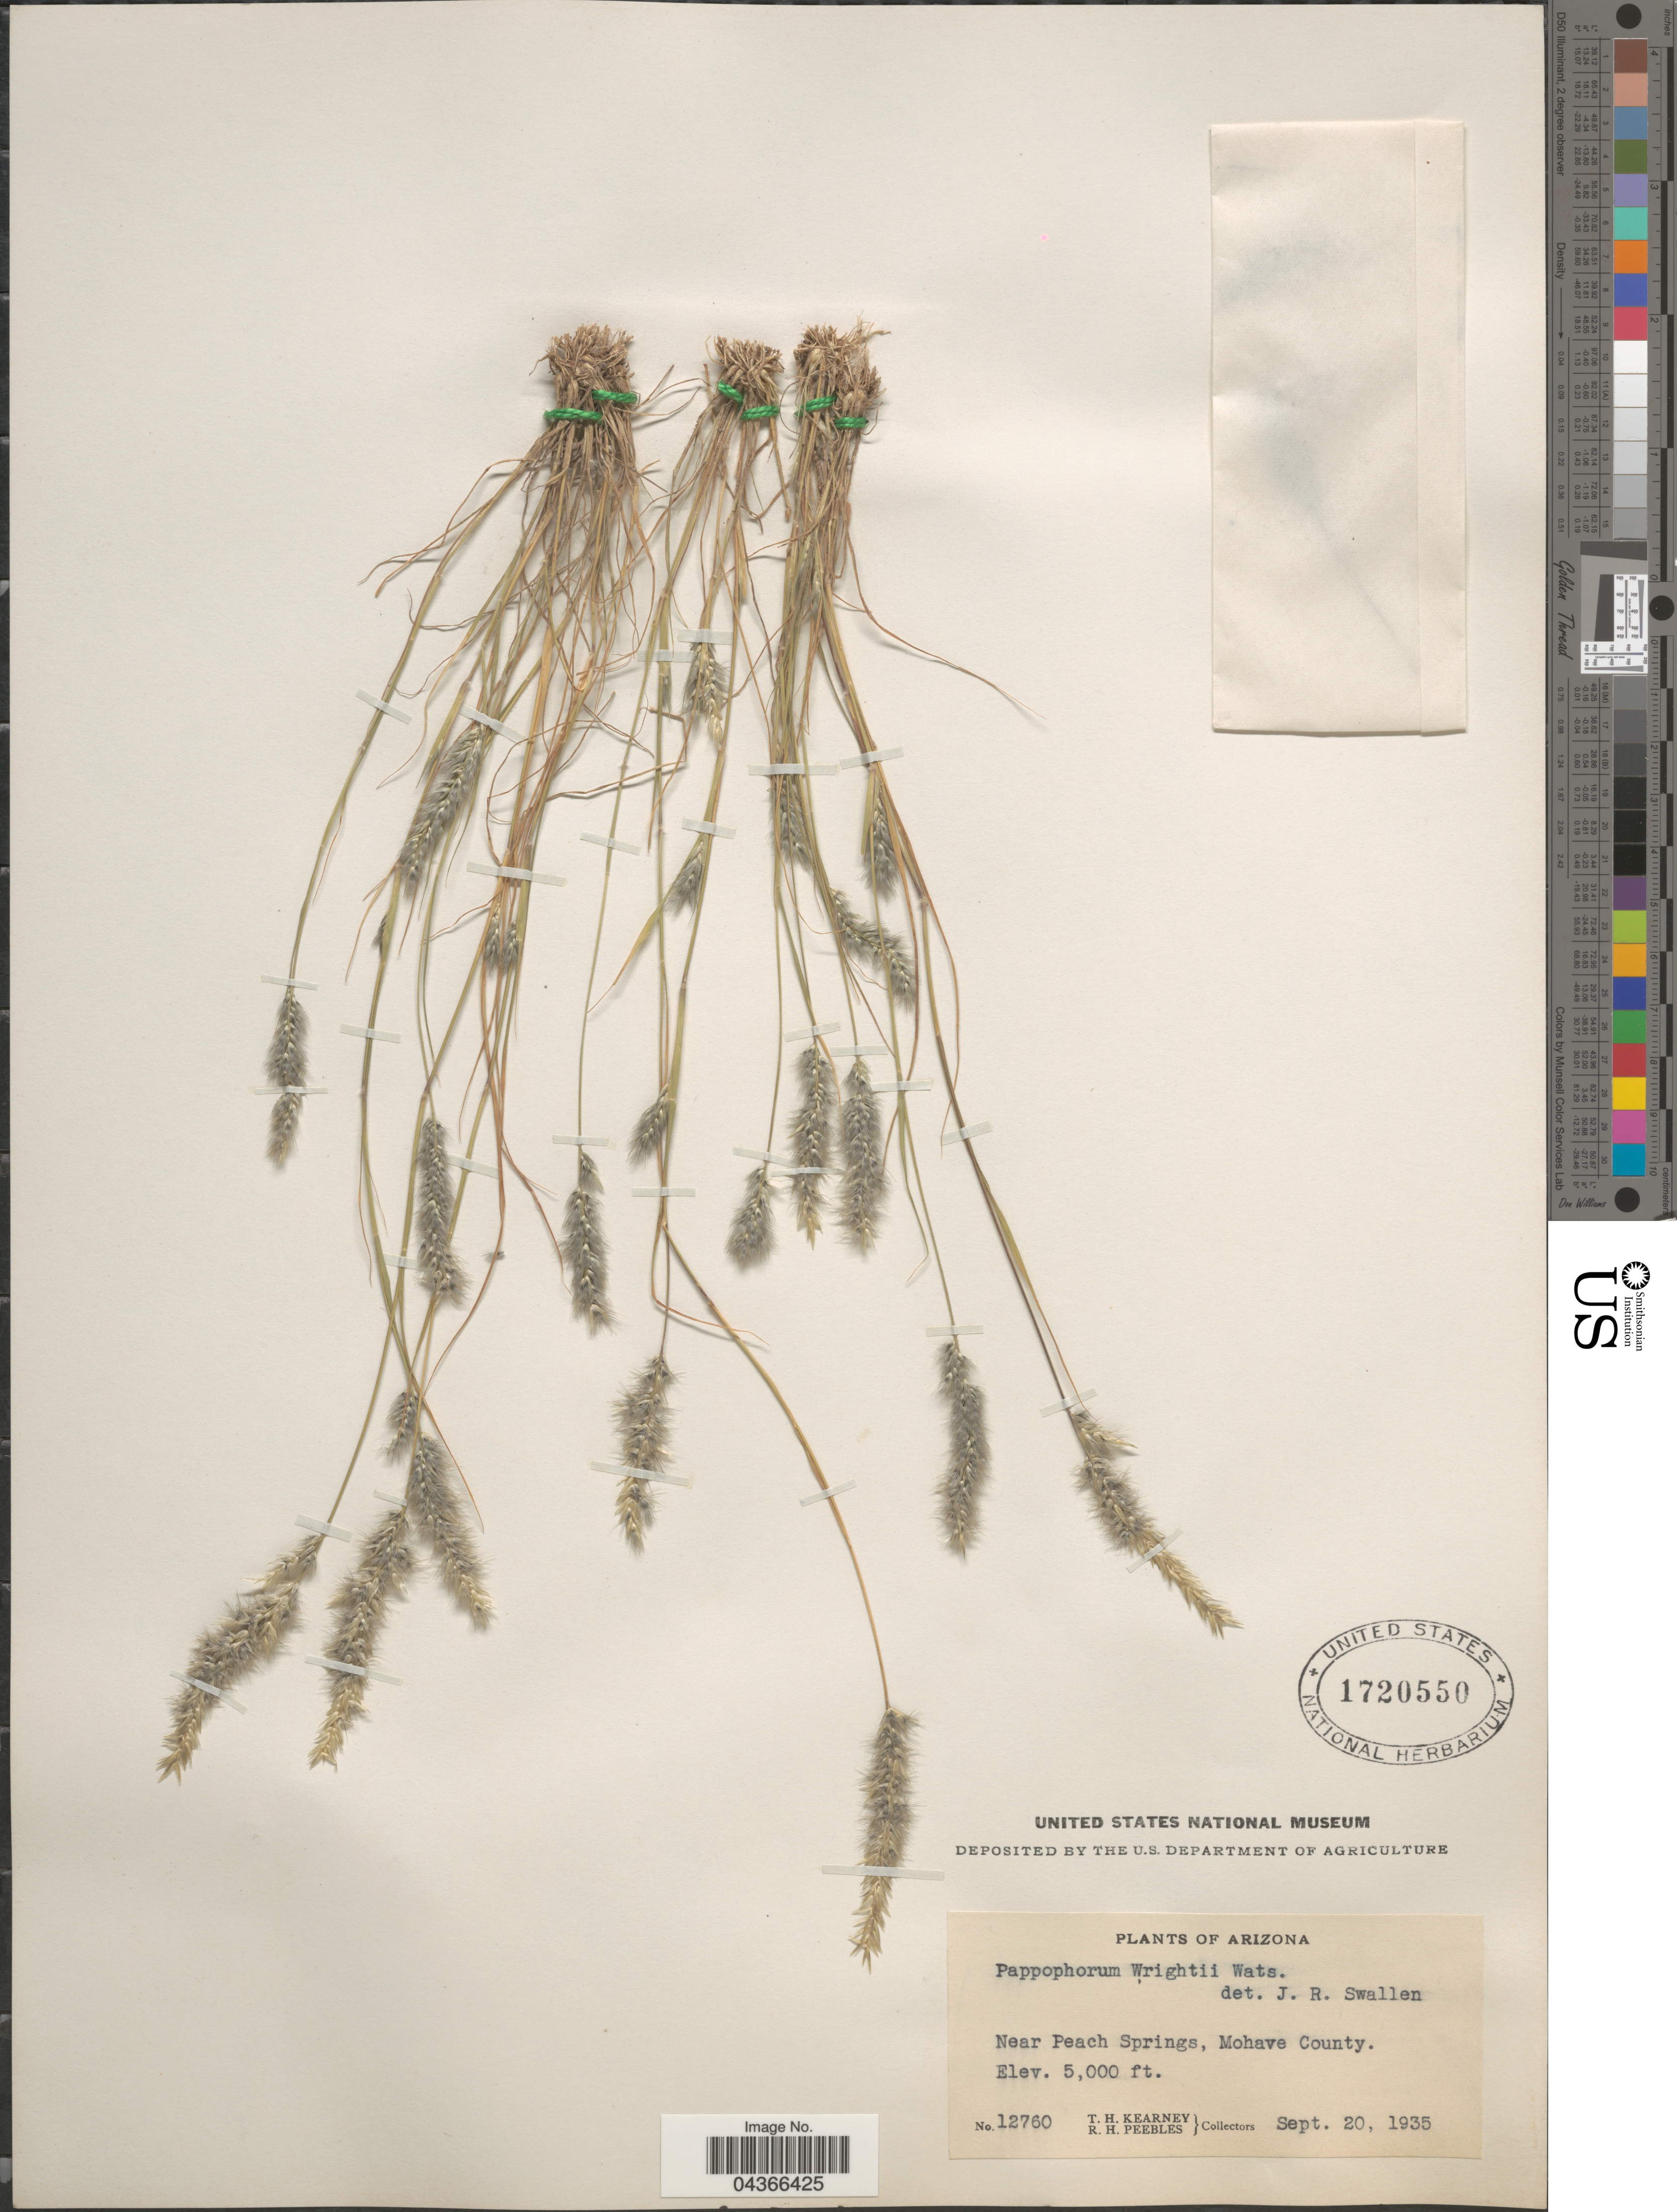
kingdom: Plantae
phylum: Tracheophyta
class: Liliopsida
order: Poales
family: Poaceae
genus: Enneapogon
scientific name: Enneapogon desvauxii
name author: P. Beauv.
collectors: T. H. Kearney & R. H. Peebles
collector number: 12760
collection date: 1935-09-20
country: United States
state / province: Arizona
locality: Near Peach Springs, Mohave County.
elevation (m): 1524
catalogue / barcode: US 1720550